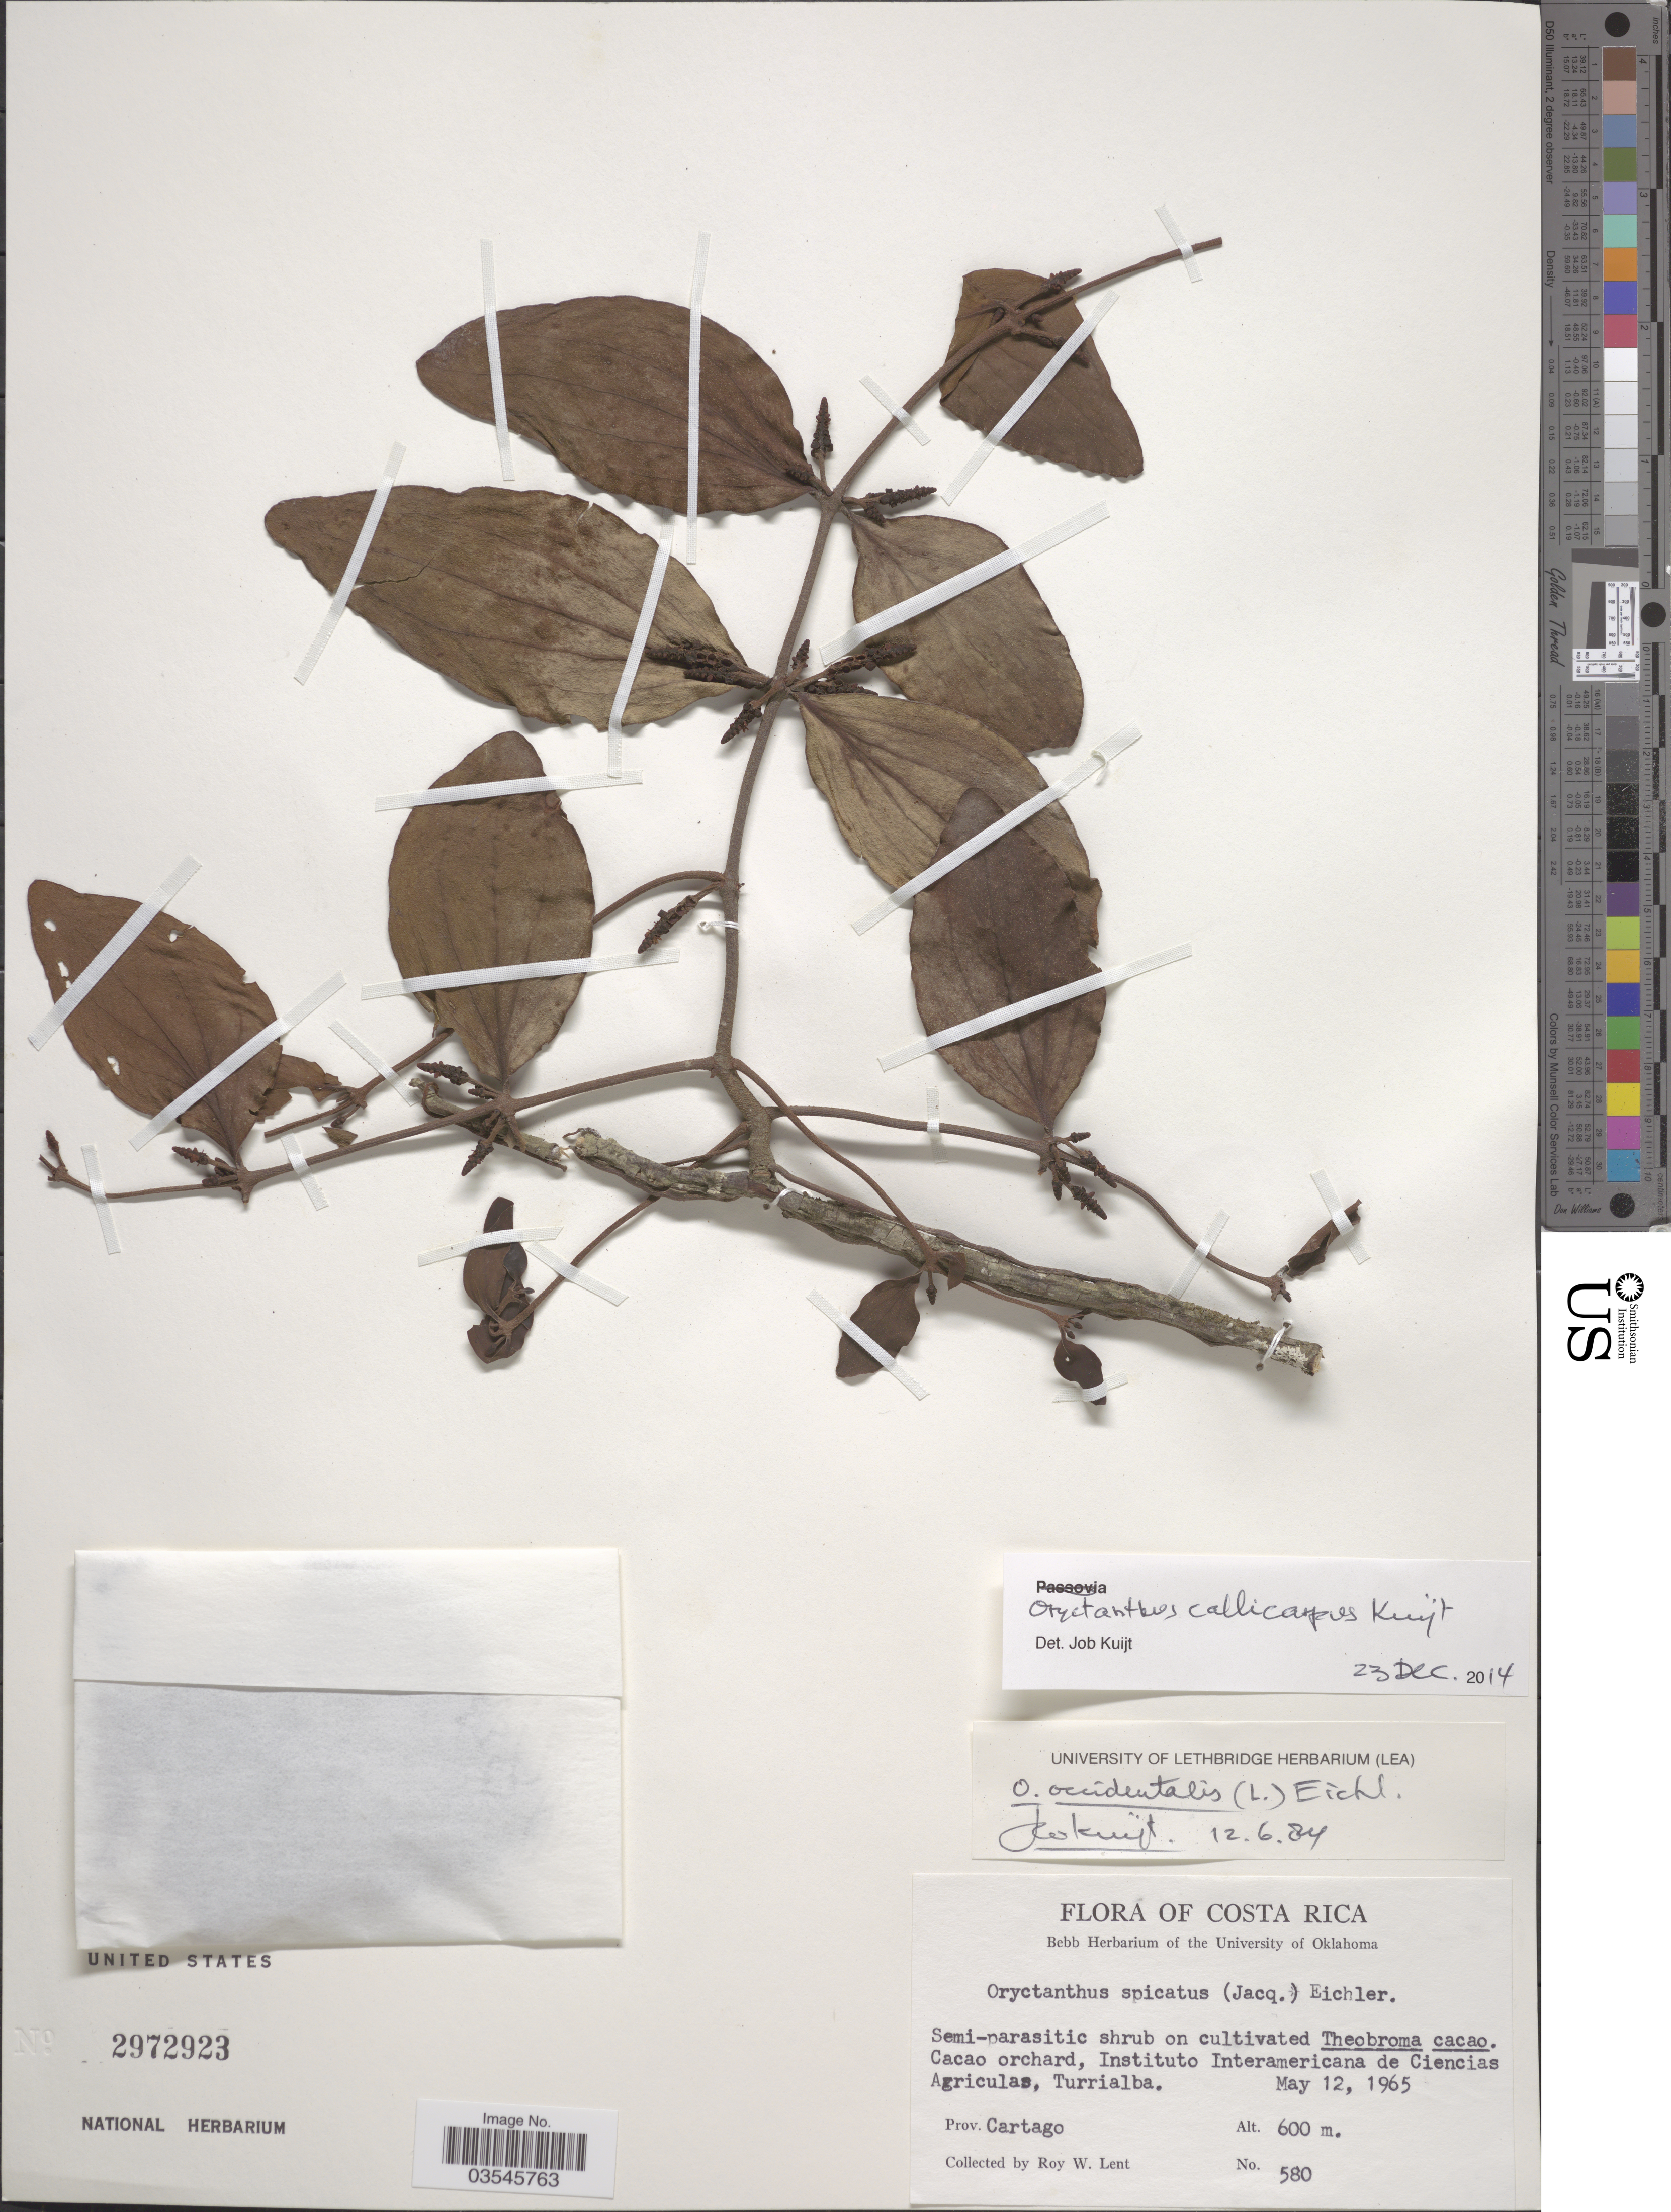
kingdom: Plantae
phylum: Tracheophyta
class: Magnoliopsida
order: Santalales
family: Loranthaceae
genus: Oryctanthus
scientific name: Oryctanthus callicarpus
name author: Kuijt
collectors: R. W. Lent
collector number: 580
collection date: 1965-05-12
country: Costa Rica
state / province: Cartago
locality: Cacao orchard, Instituto Interamericana de Ciencias Agriculas, Turrialba.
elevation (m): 600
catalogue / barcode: US 2972923